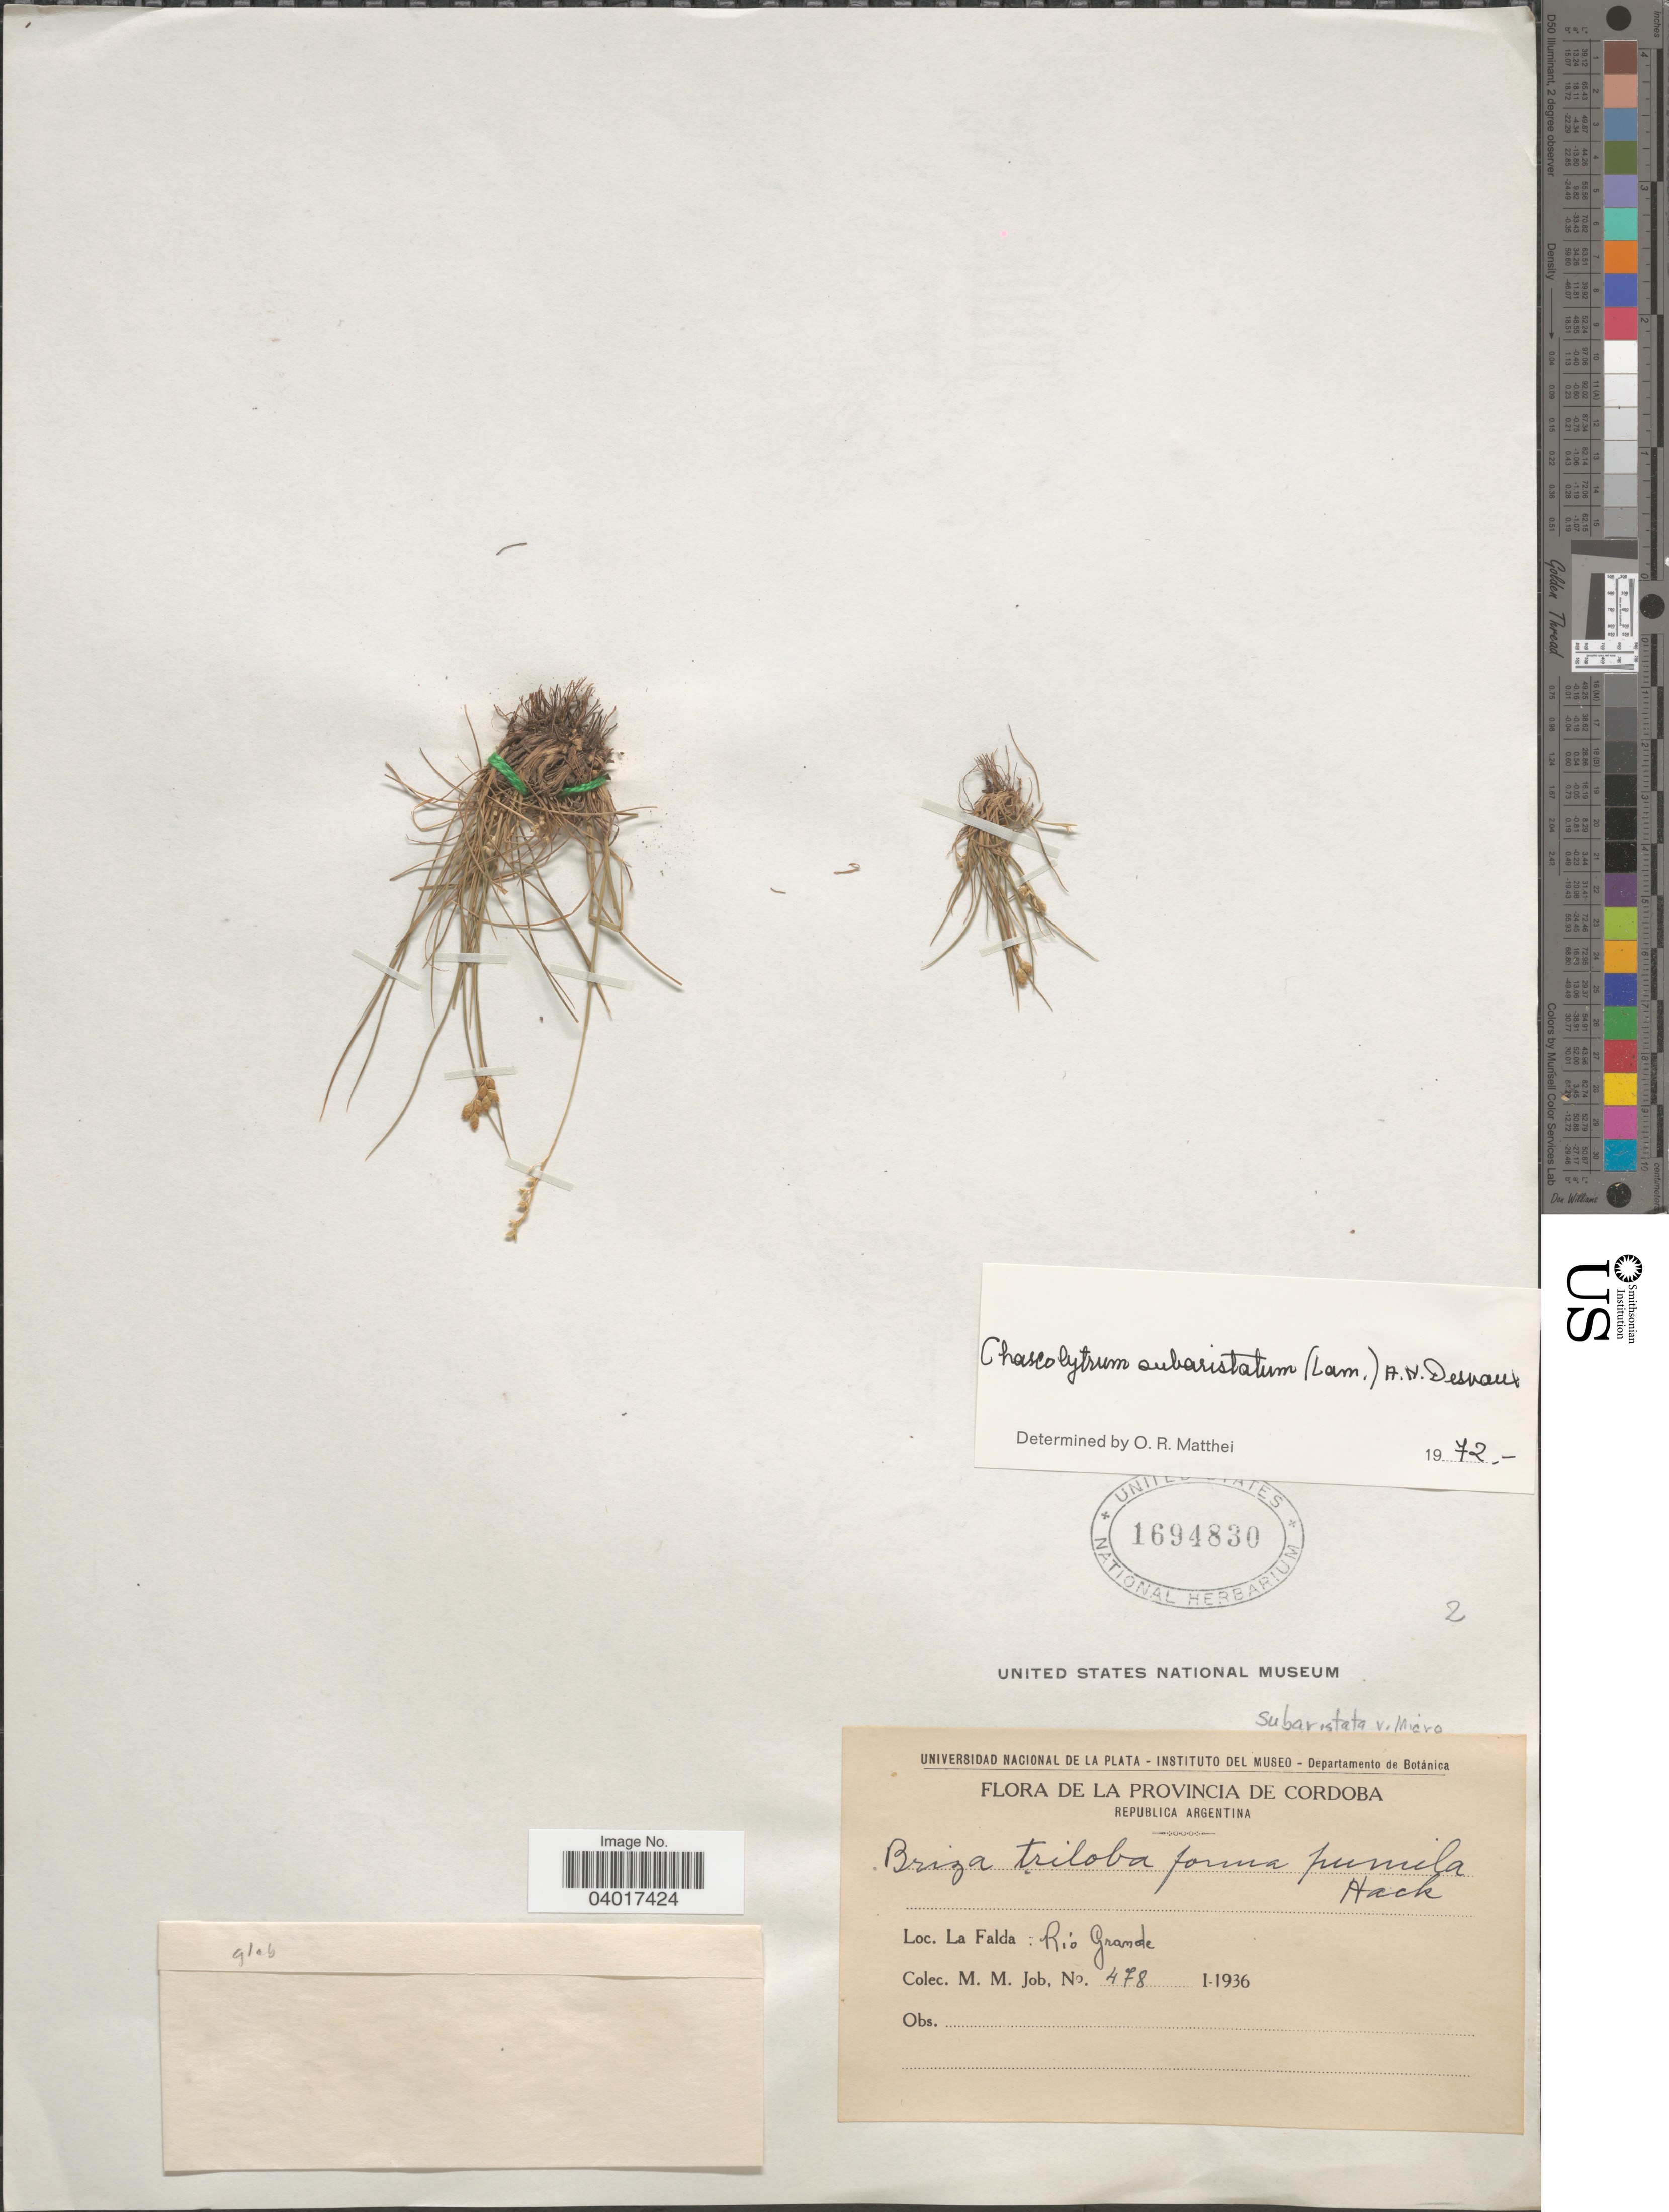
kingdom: Plantae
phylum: Tracheophyta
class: Liliopsida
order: Poales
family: Poaceae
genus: Chascolytrum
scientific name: Chascolytrum subaristatum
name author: (Lam.) Desv.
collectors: M. Job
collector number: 478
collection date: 1936-01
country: Argentina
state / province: Cordoba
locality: La Falda: Rio Grande.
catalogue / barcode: US 1694830